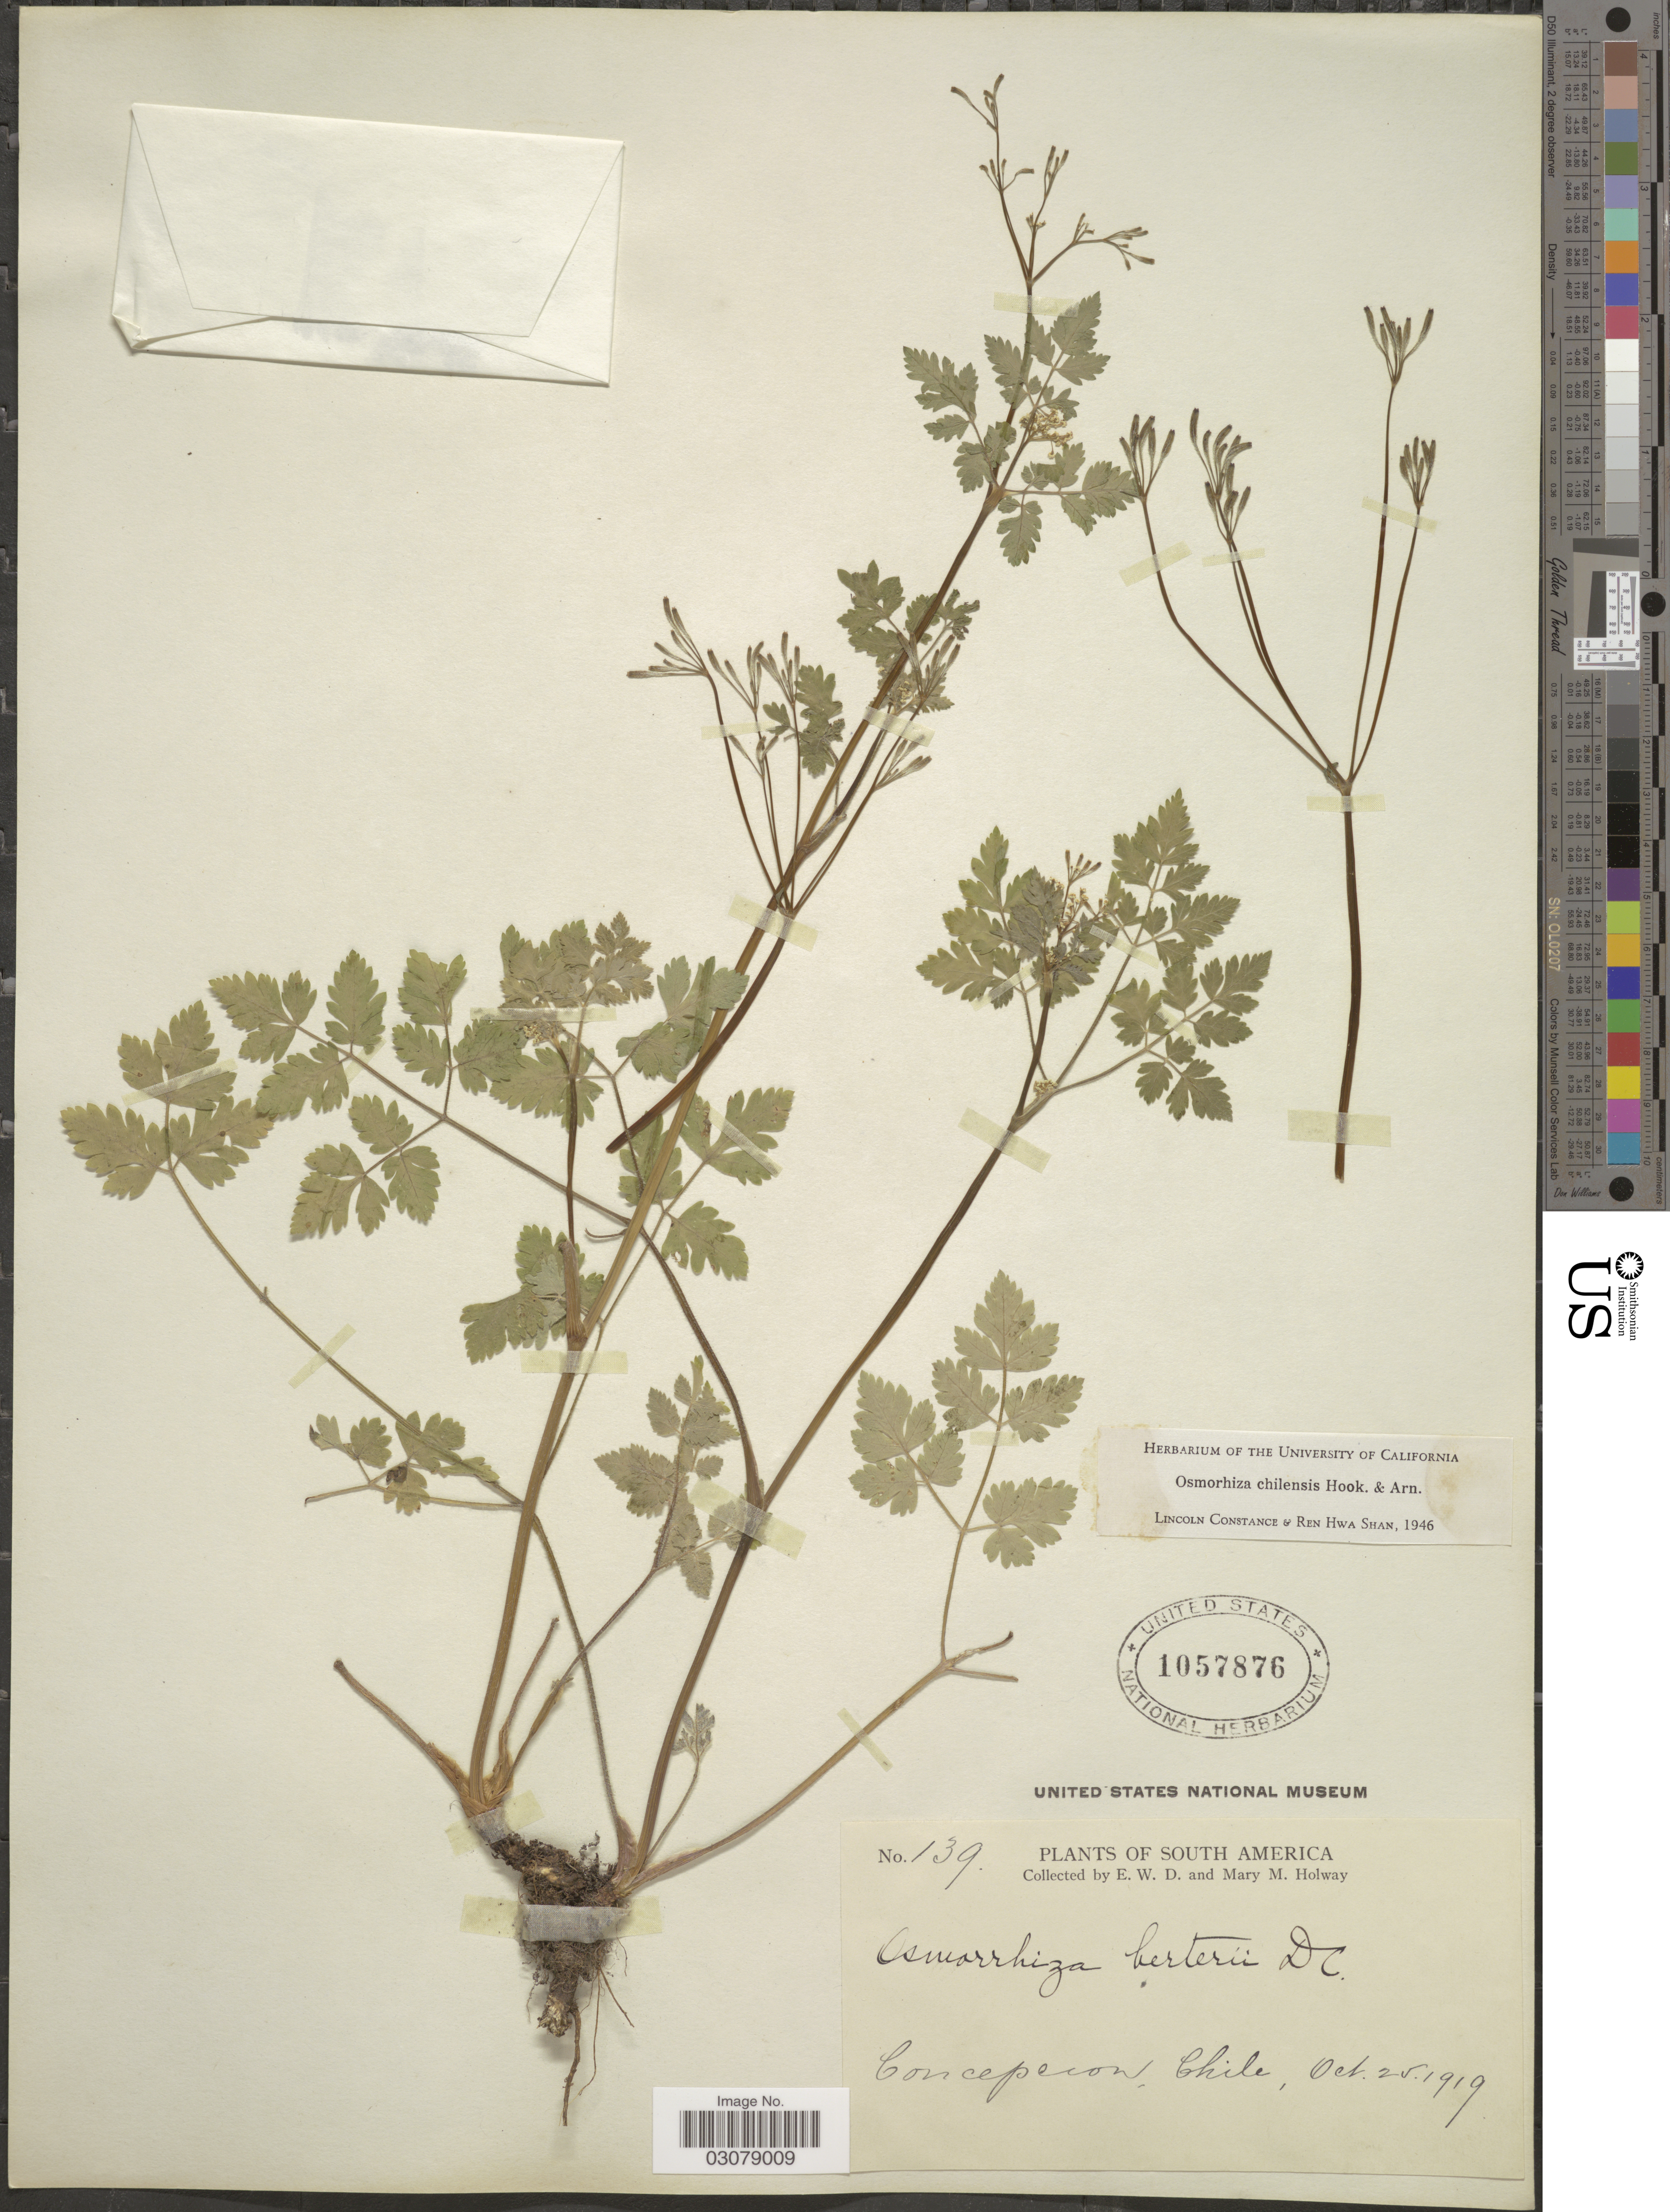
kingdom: Plantae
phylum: Tracheophyta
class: Magnoliopsida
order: Apiales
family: Apiaceae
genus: Osmorhiza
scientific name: Osmorhiza chilensis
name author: Hook. & Arn.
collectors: E. W. D. Holway & M. M. Holway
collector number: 139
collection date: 1919-10-25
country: Chile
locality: Concepcion, Chile.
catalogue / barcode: US 1057876